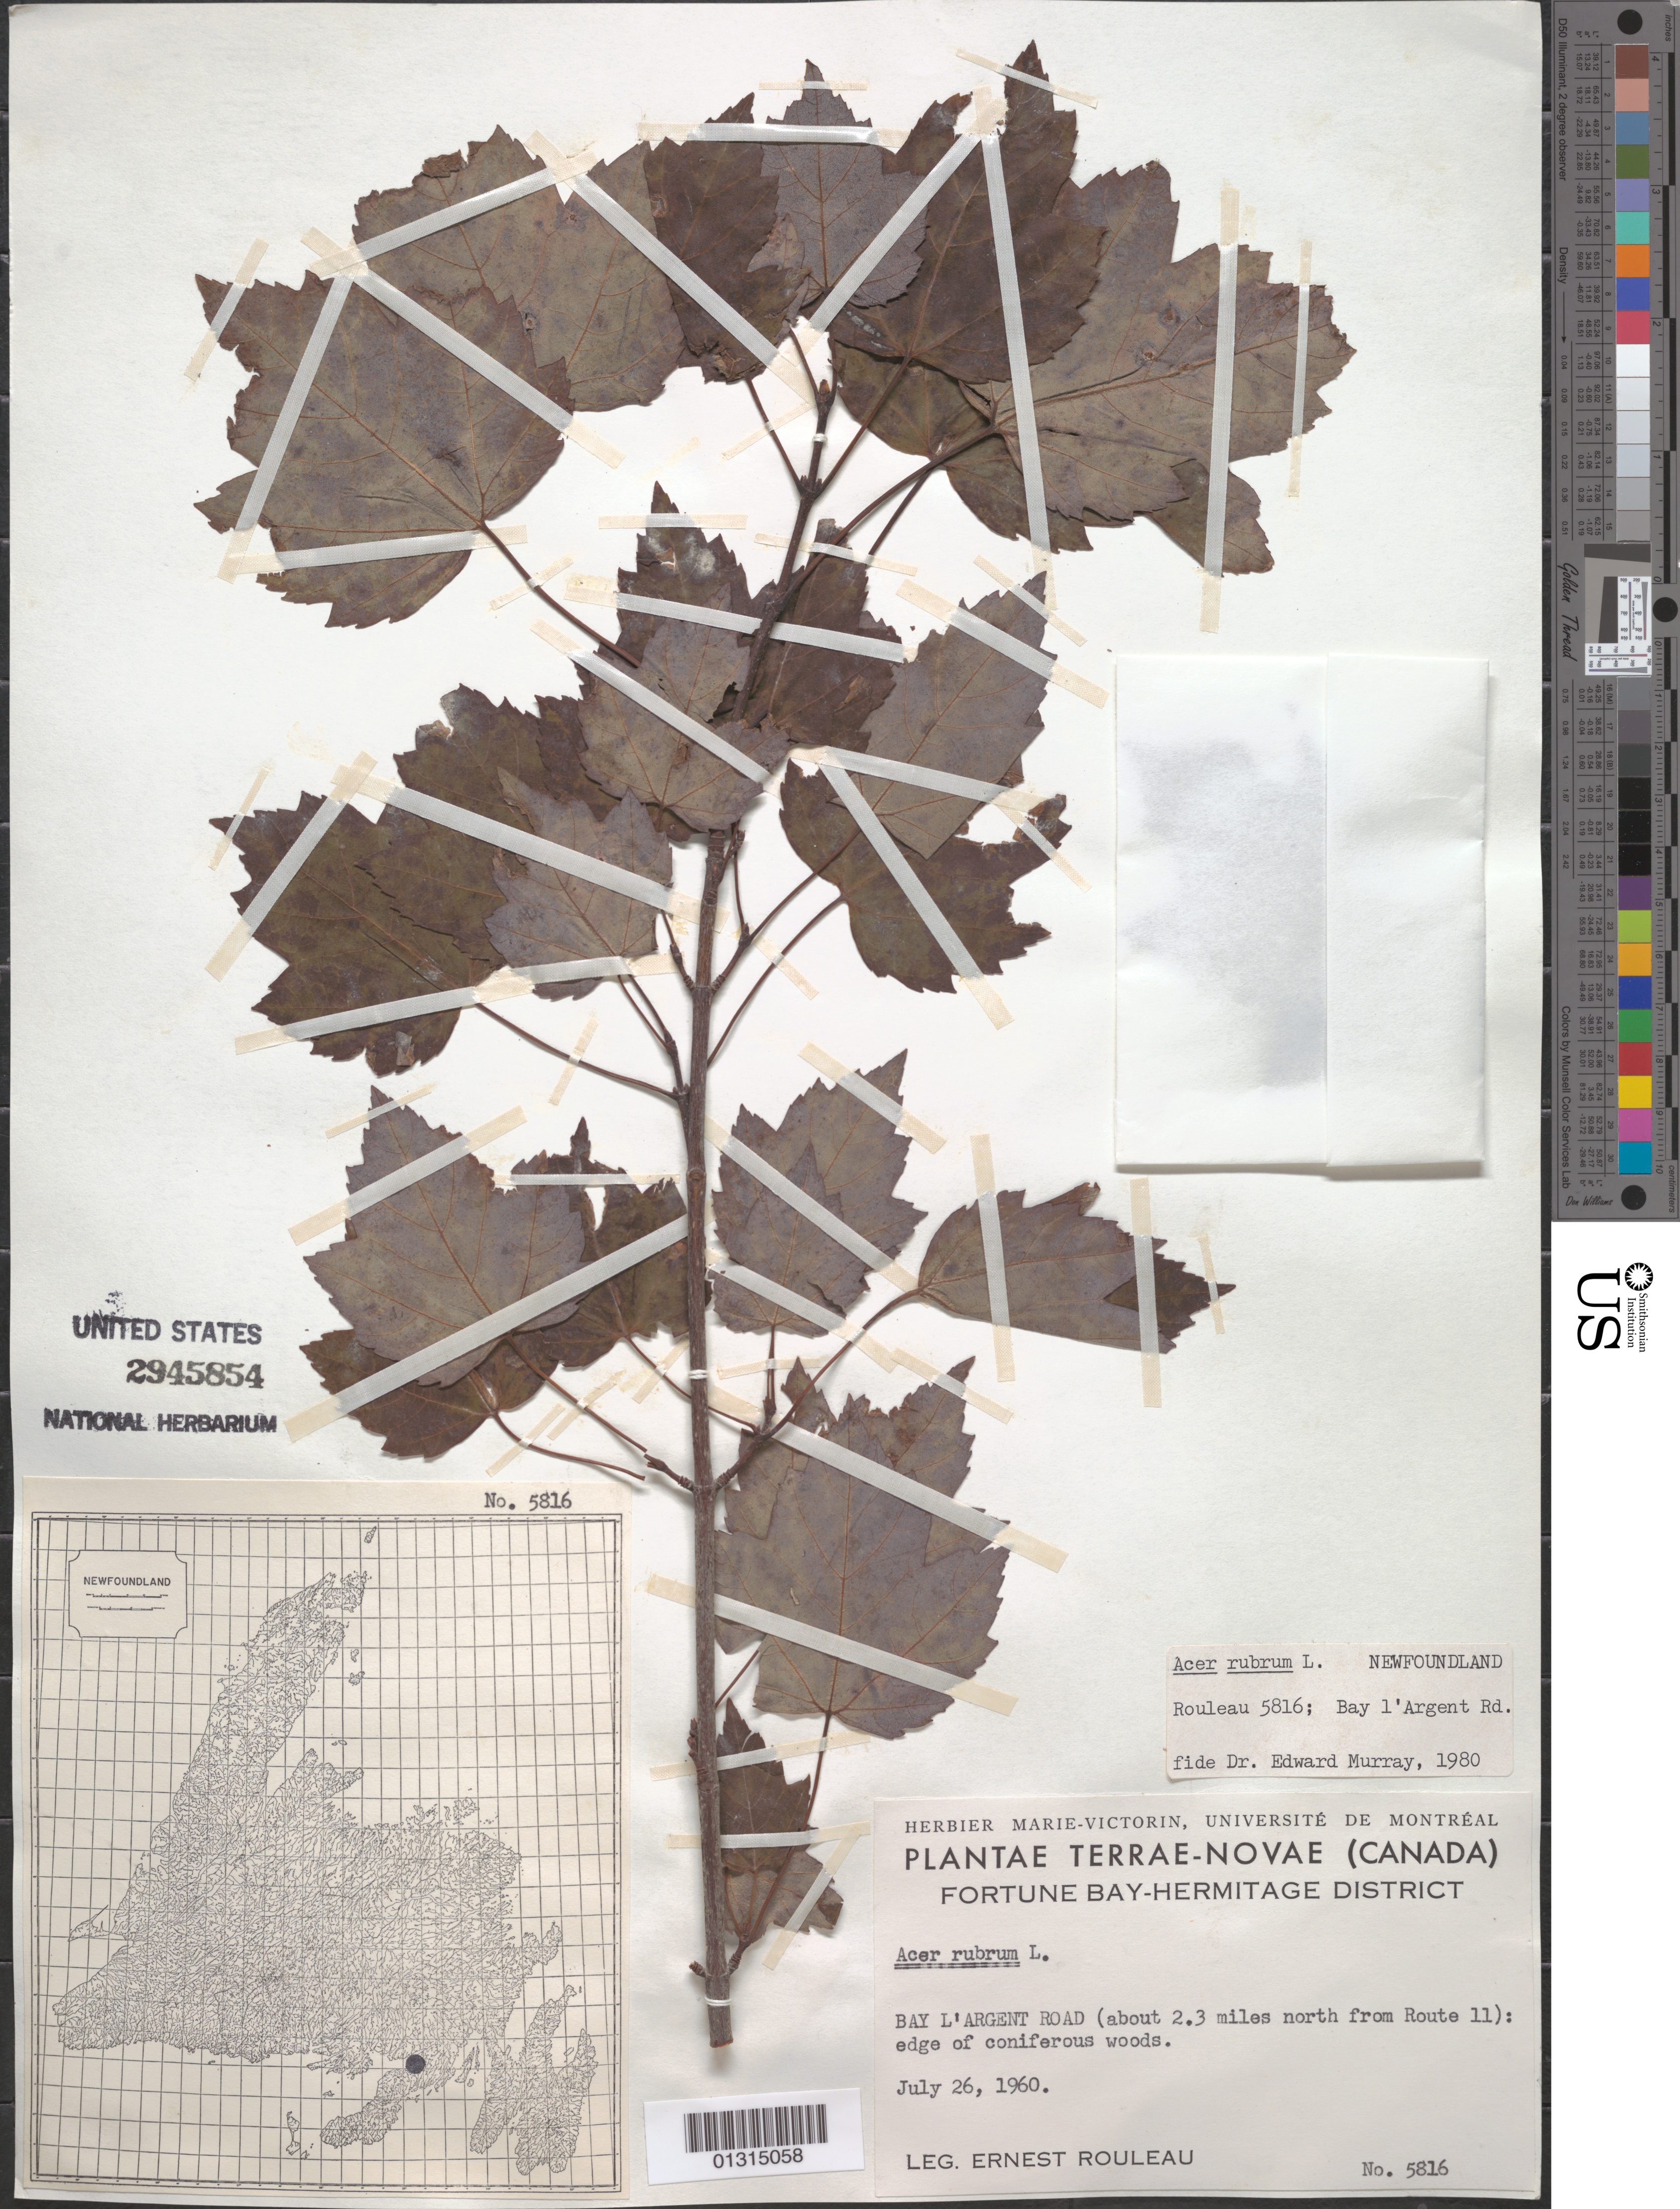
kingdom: Plantae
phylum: Tracheophyta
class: Magnoliopsida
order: Sapindales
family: Sapindaceae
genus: Acer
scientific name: Acer rubrum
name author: L.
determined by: Murray, Edward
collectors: E. Rouleau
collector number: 5816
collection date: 1960-07-26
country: Canada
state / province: Newfoundland and Labrador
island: Newfoundland Island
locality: Fortune Bay-Hermitage District, Bay l'Argent Road, about 2.3 miles N from Route 11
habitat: Edge of coniferous woods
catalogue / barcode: US 2945854